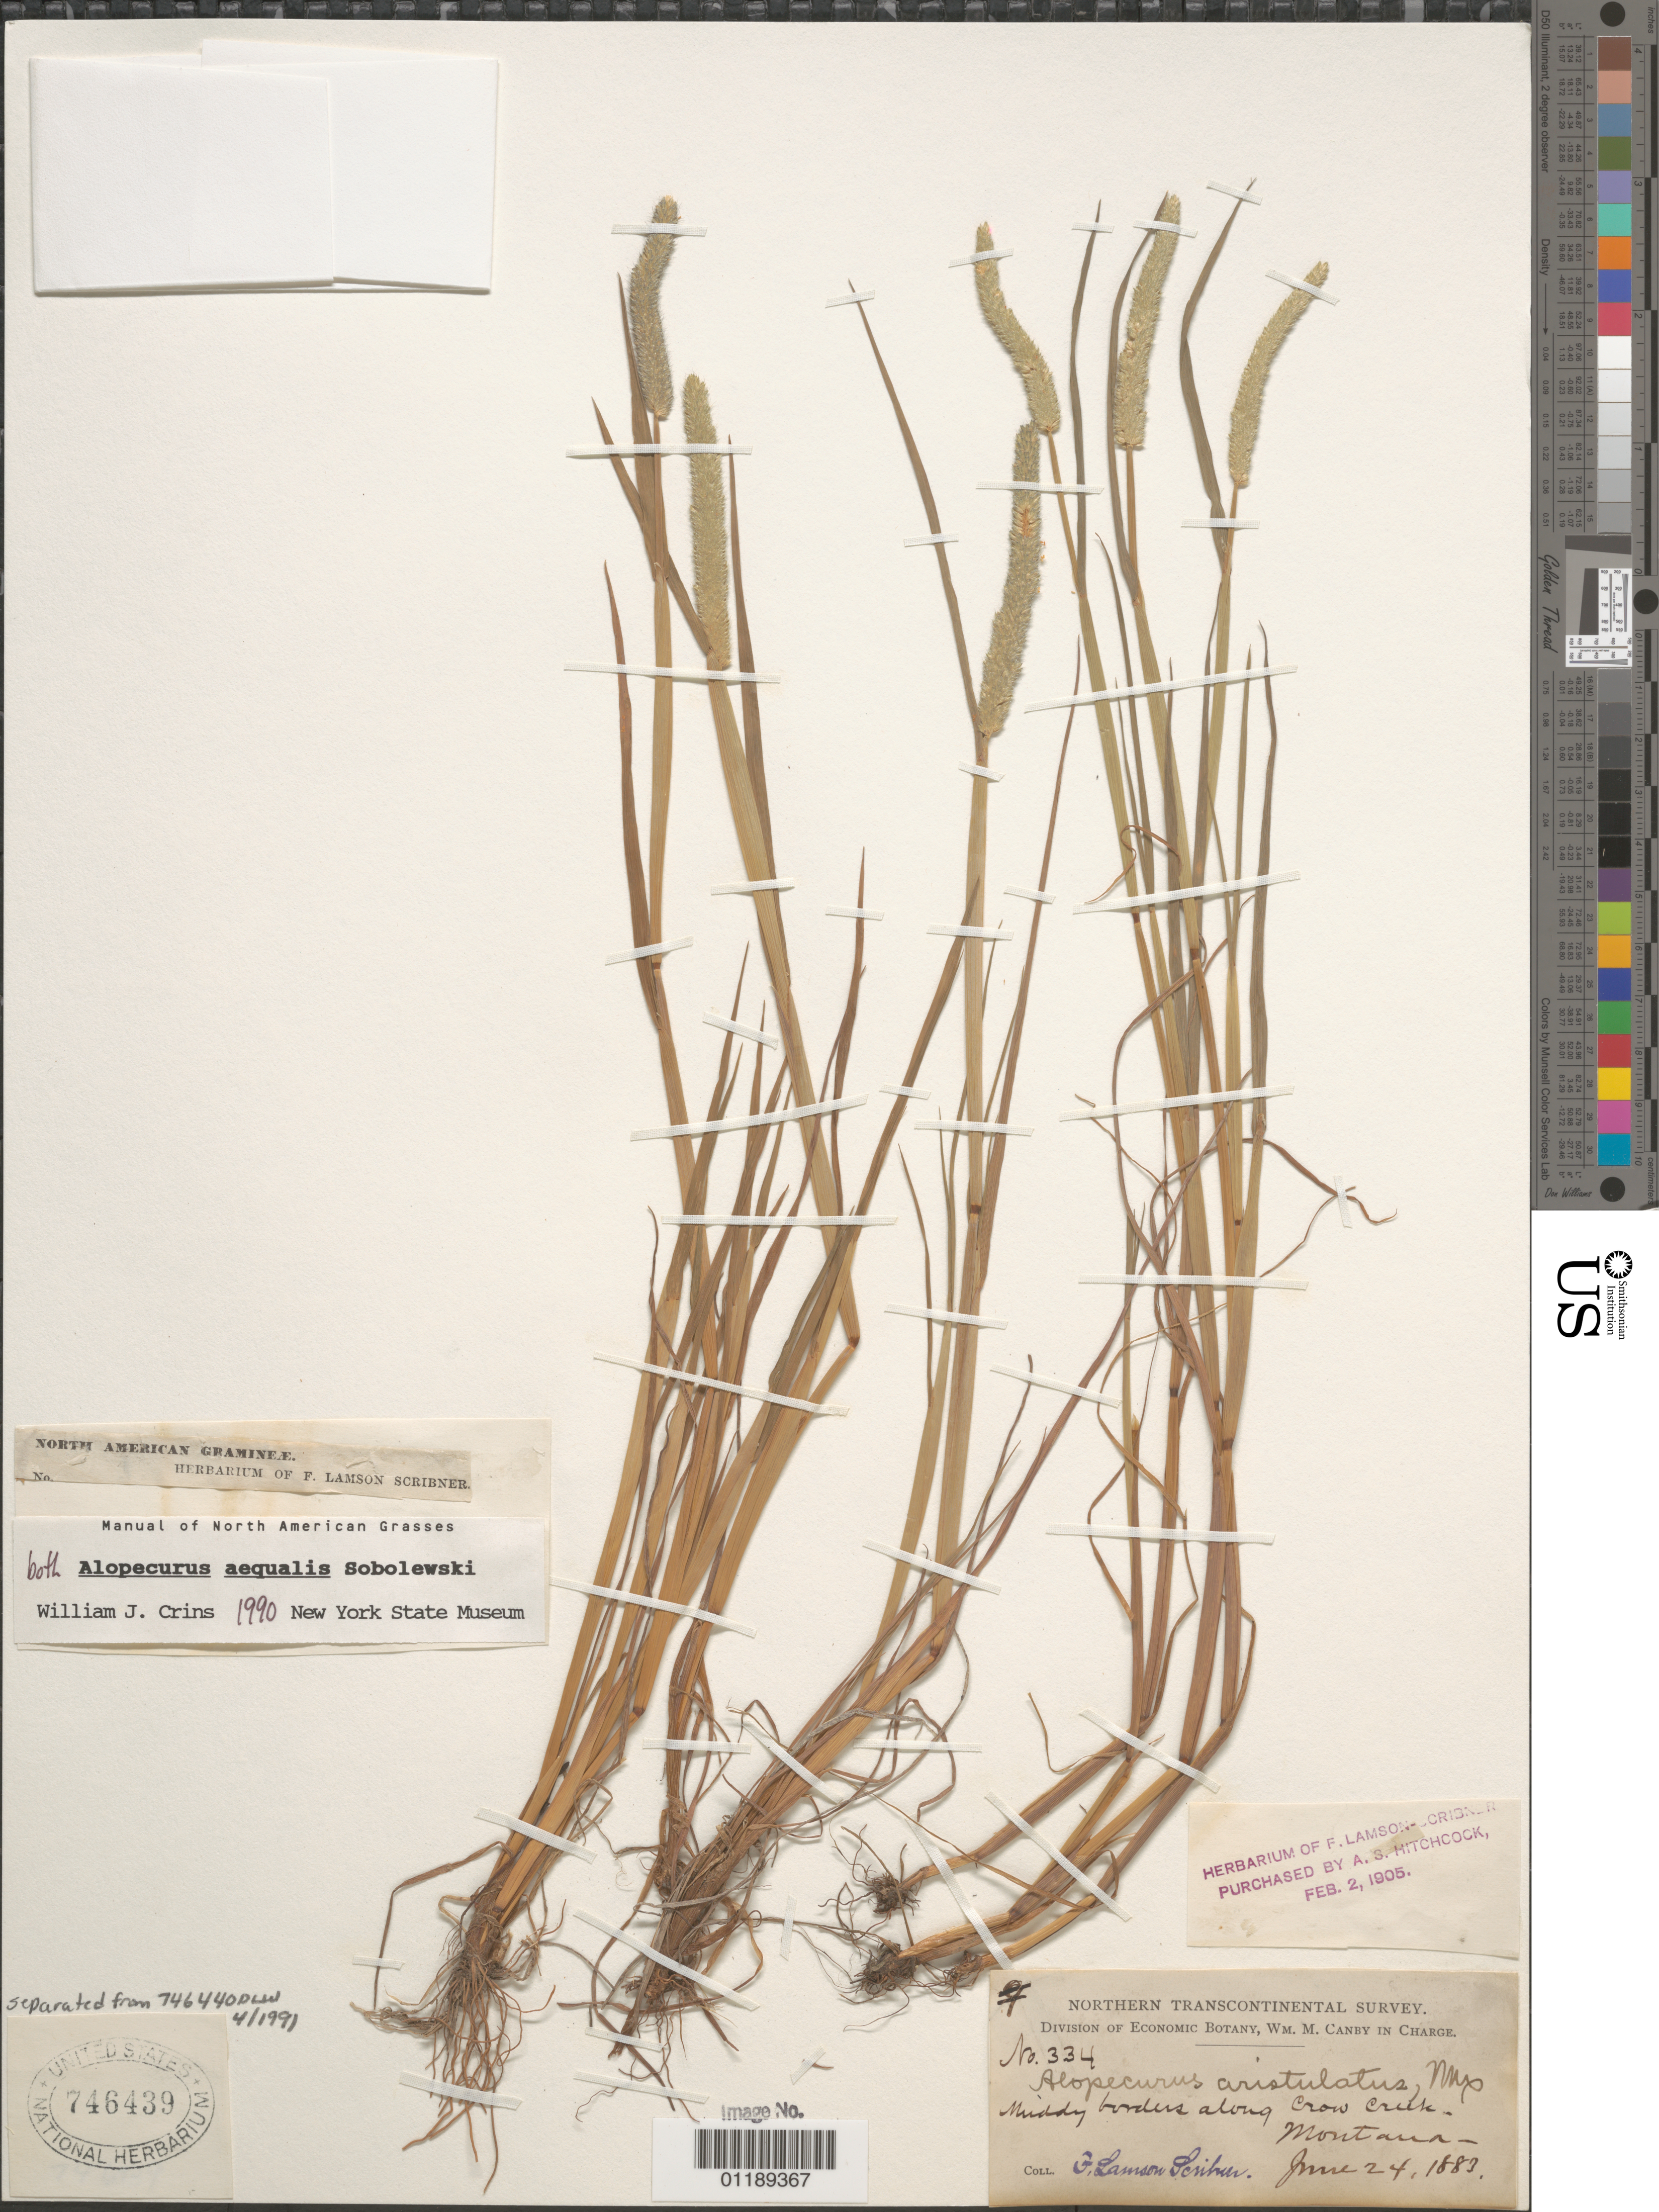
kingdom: Plantae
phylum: Tracheophyta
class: Liliopsida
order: Poales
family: Poaceae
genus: Alopecurus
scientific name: Alopecurus aequalis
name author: Sobol.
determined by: Crins, W. J.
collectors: F. L. Scribner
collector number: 334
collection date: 1883-06-24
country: United States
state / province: Montana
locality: Crow Creek.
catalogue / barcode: US 746439